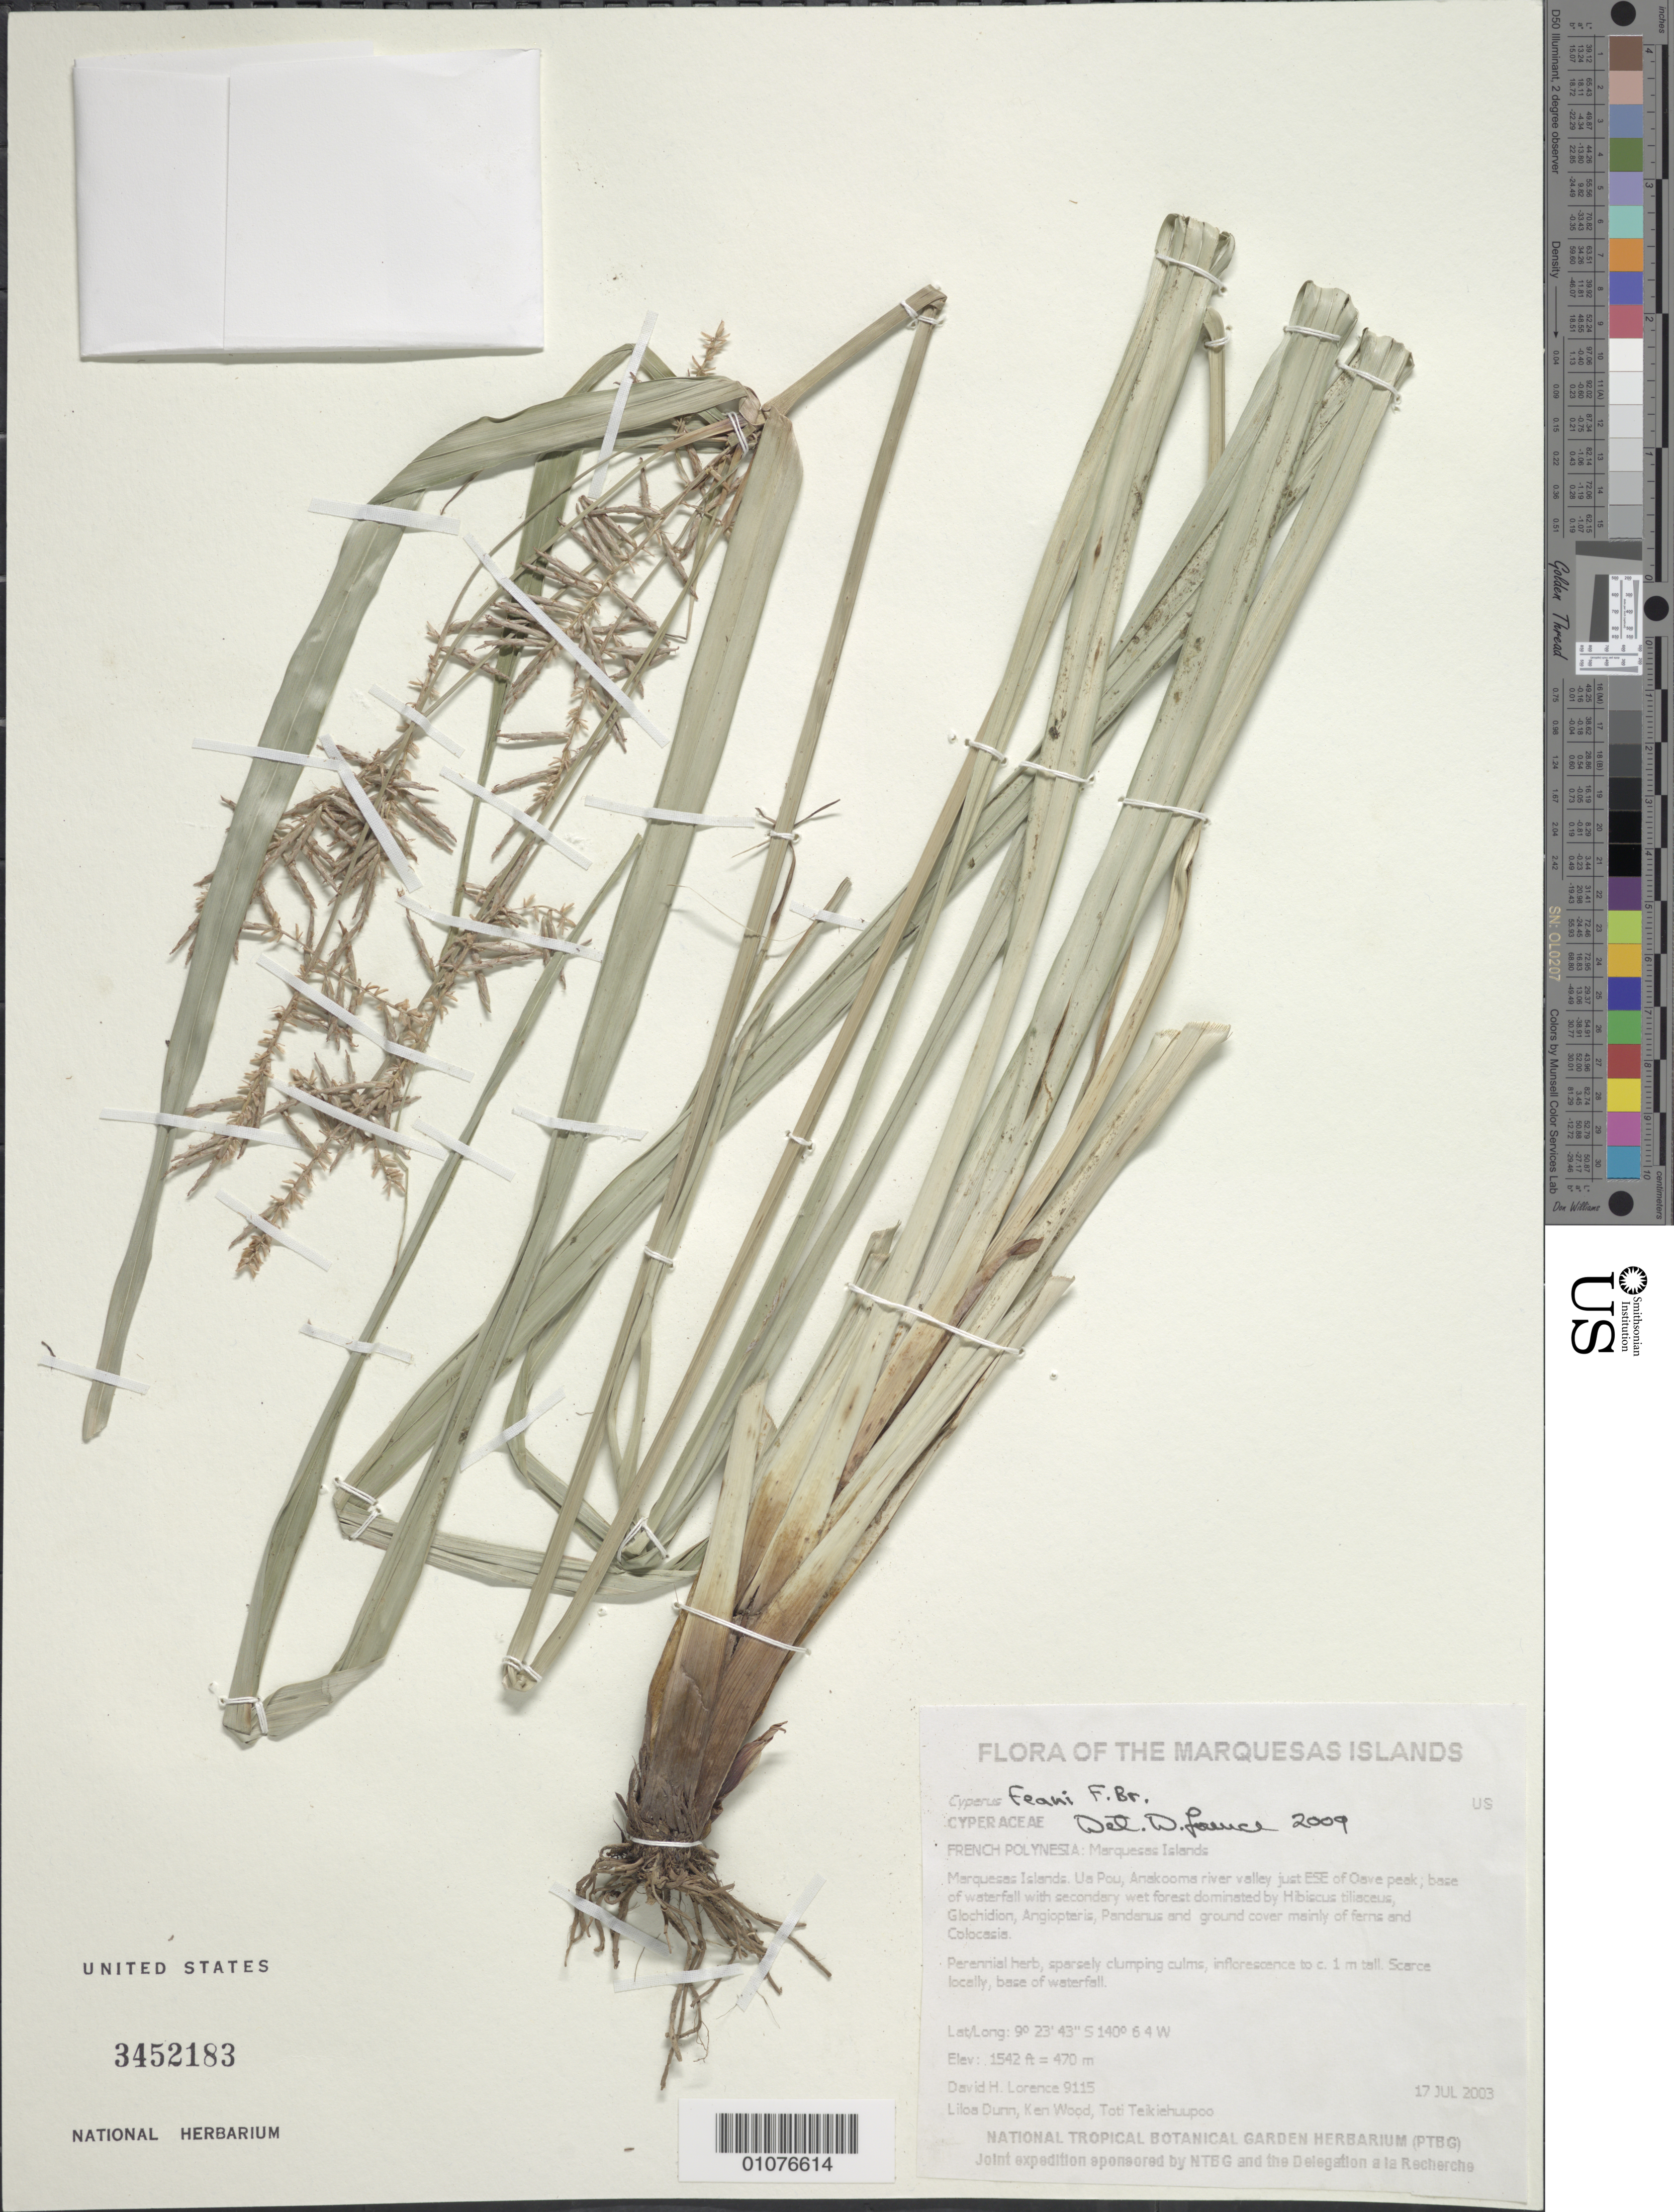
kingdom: Plantae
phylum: Tracheophyta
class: Liliopsida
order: Poales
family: Cyperaceae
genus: Cyperus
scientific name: Cyperus feani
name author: F. Br.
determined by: Lorence, David H., (PTBG), National Tropical Botanical Garden (UNITED STATES)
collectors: D. Lorence, L. Dunn, K. R. Wood & T. Teikiehuupoo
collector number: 9115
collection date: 2003-07-17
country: French Polynesia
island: Ua Pou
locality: Anakooma river valley just ESE of Oave peak; base of waterfall with secondary wet forest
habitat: Base of waterfall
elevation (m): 470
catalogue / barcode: US 3452183